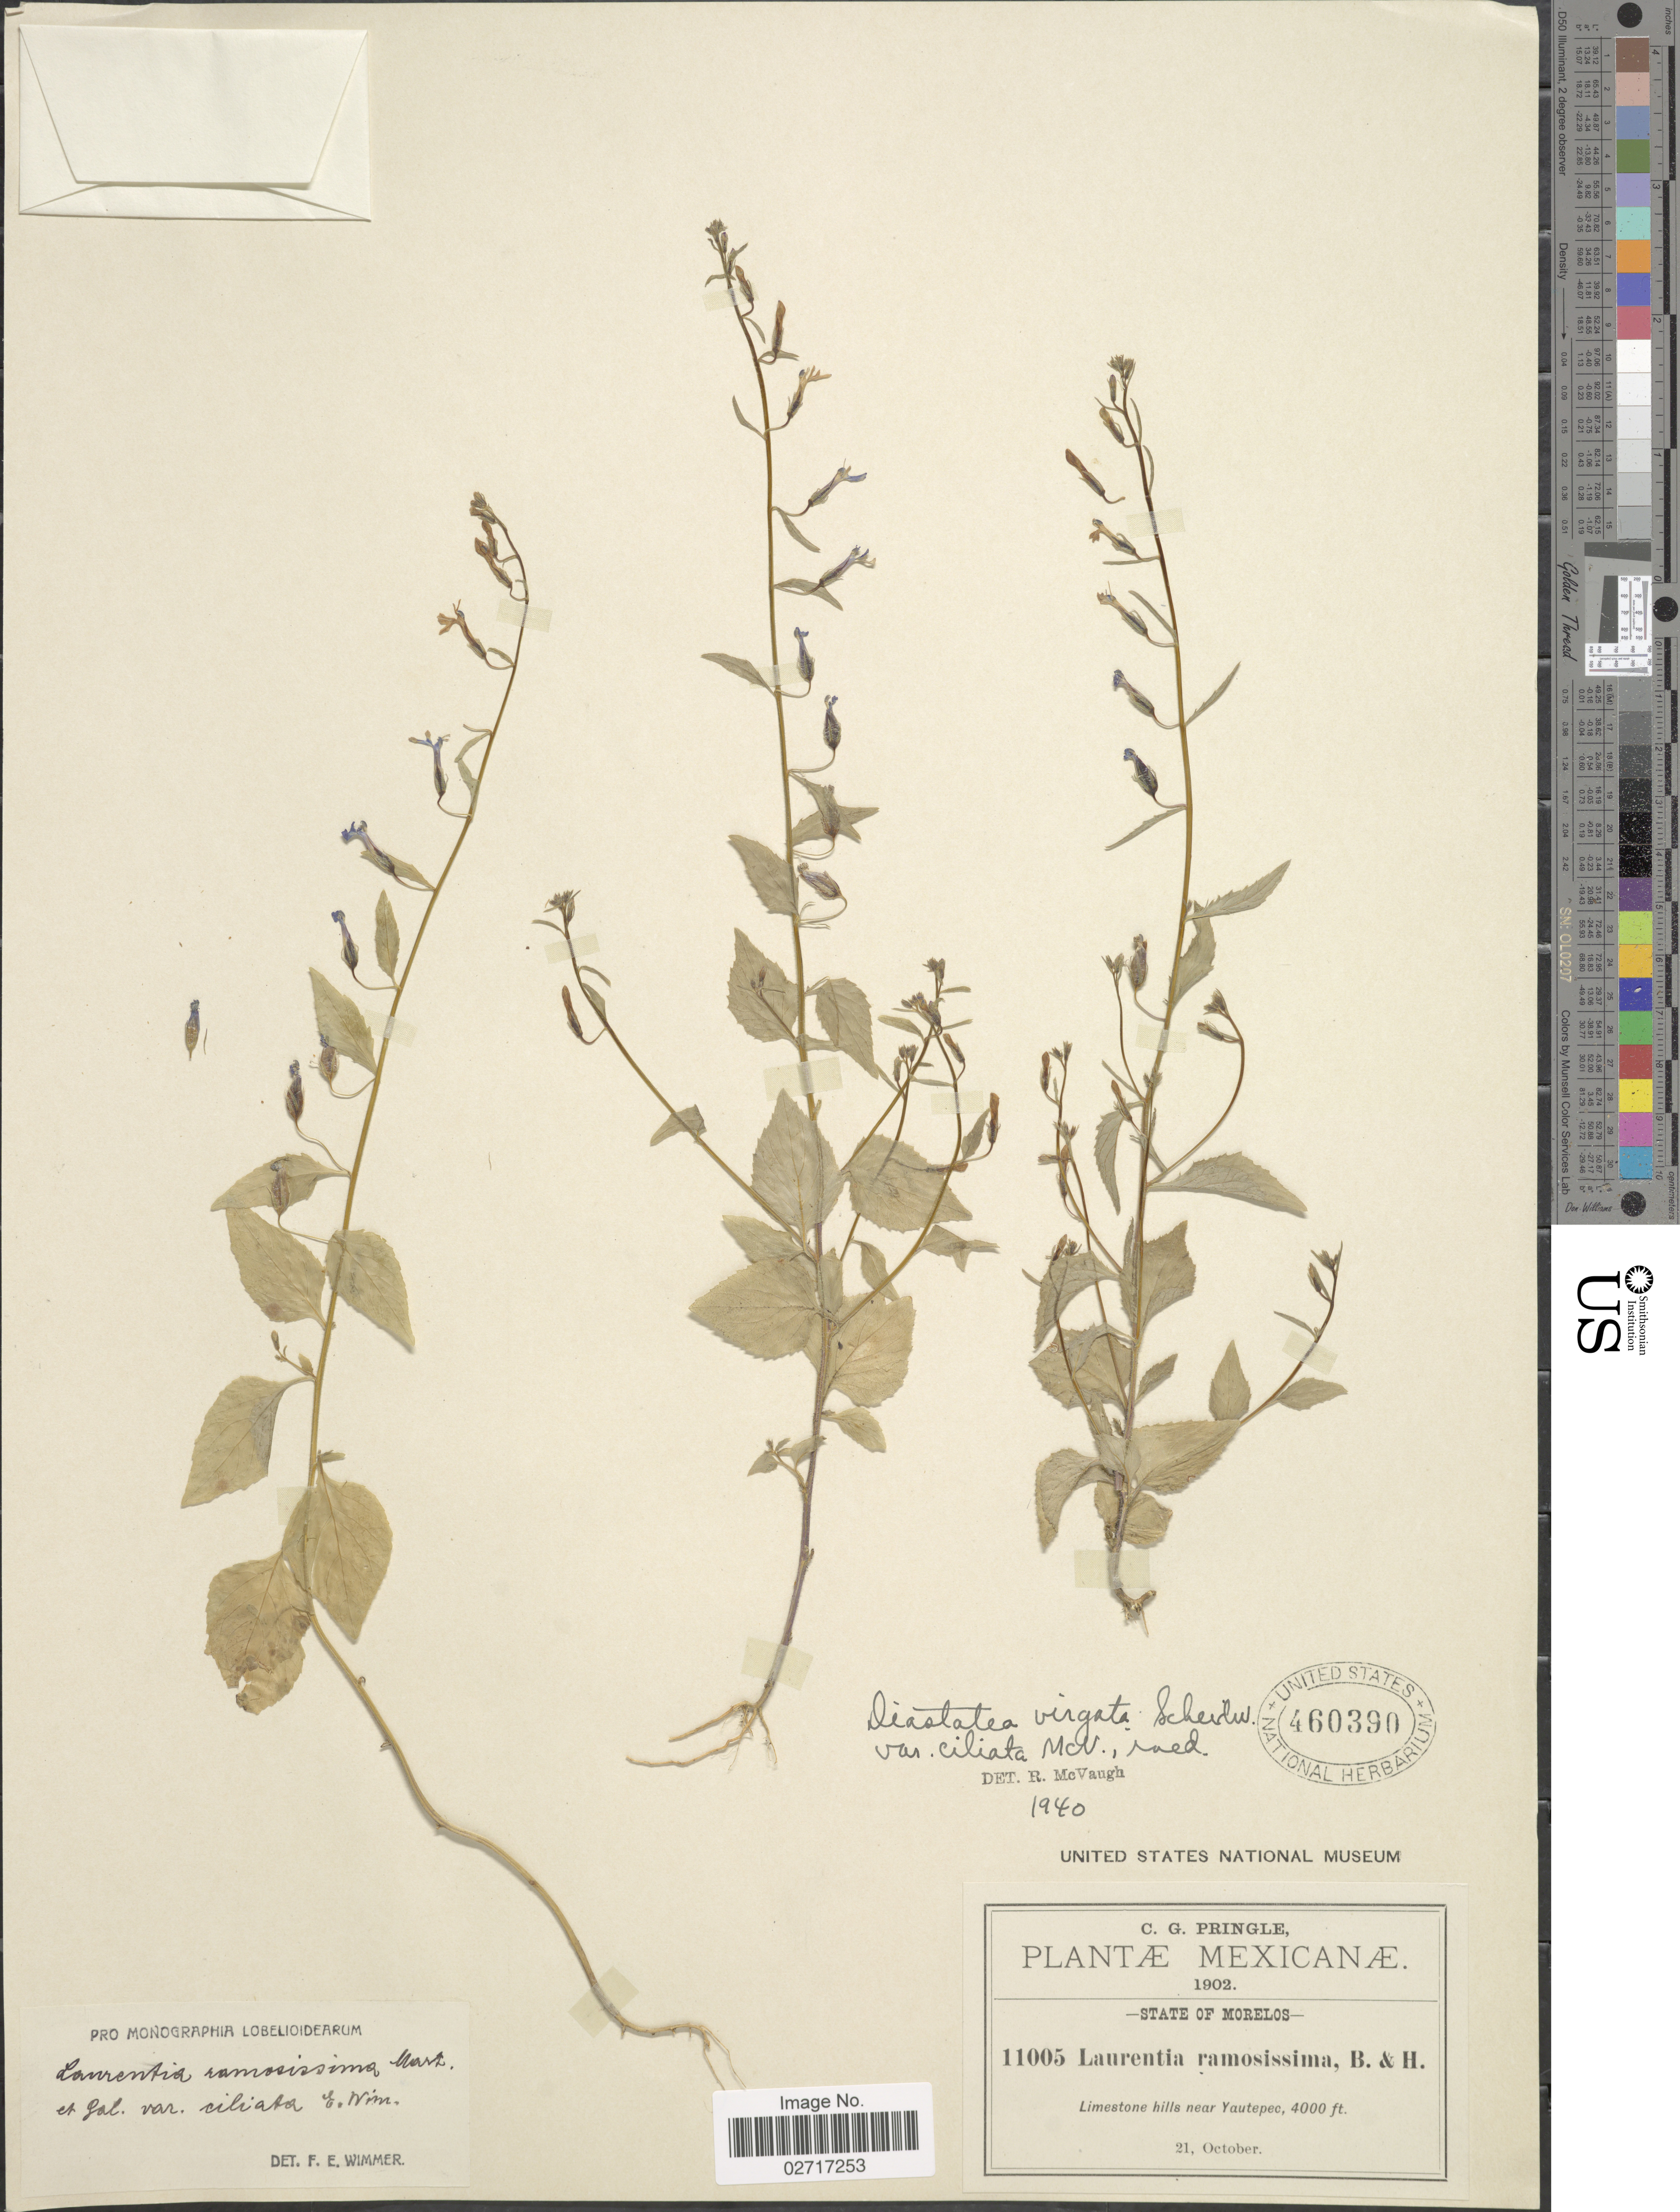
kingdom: Plantae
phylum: Tracheophyta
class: Magnoliopsida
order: Asterales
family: Campanulaceae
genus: Diastatea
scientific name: Diastatea virgata var. ciliata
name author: McVaugh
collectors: C. G. Pringle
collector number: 11005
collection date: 1902-10-21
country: Mexico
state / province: Morelos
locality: Limestone hills near Yautepec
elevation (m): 1219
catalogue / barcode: US 460390